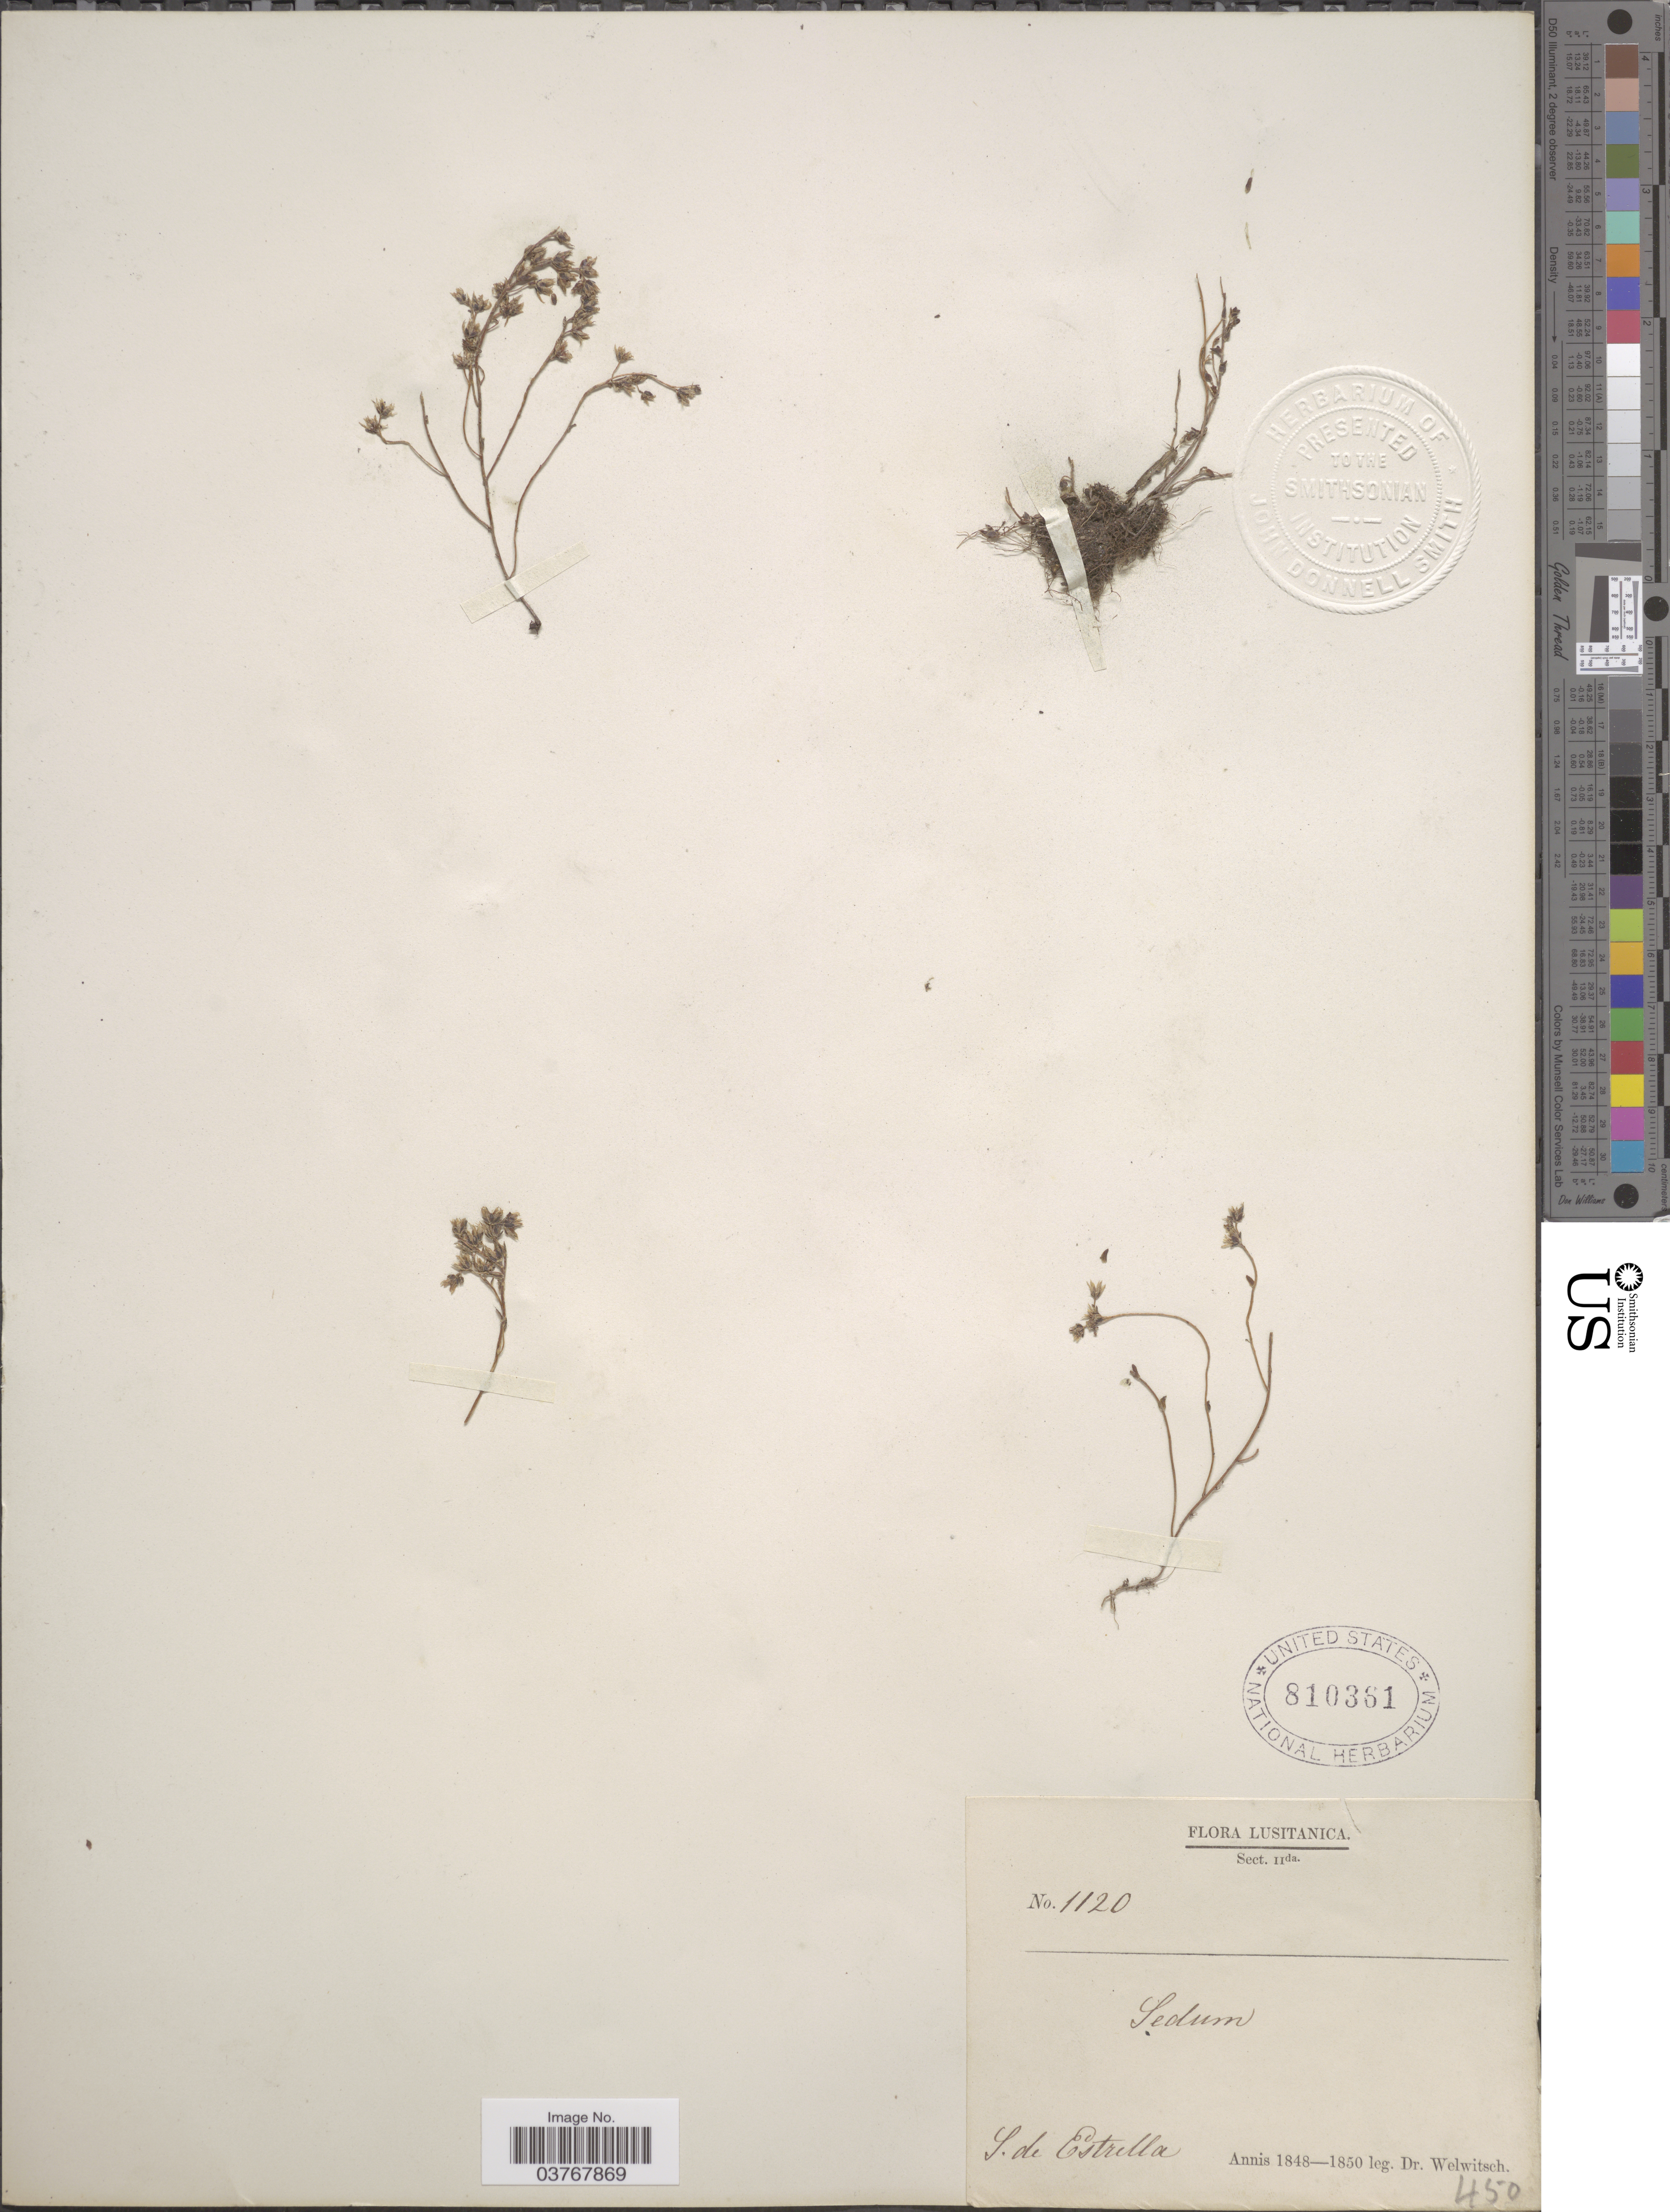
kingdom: Plantae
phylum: Tracheophyta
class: Magnoliopsida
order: Saxifragales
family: Crassulaceae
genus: Sedum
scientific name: Sedum sp.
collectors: -. Welwitsch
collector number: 1120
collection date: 1848/1850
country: Portugal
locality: Lusitanica. S. de Estrella.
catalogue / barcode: US 810361